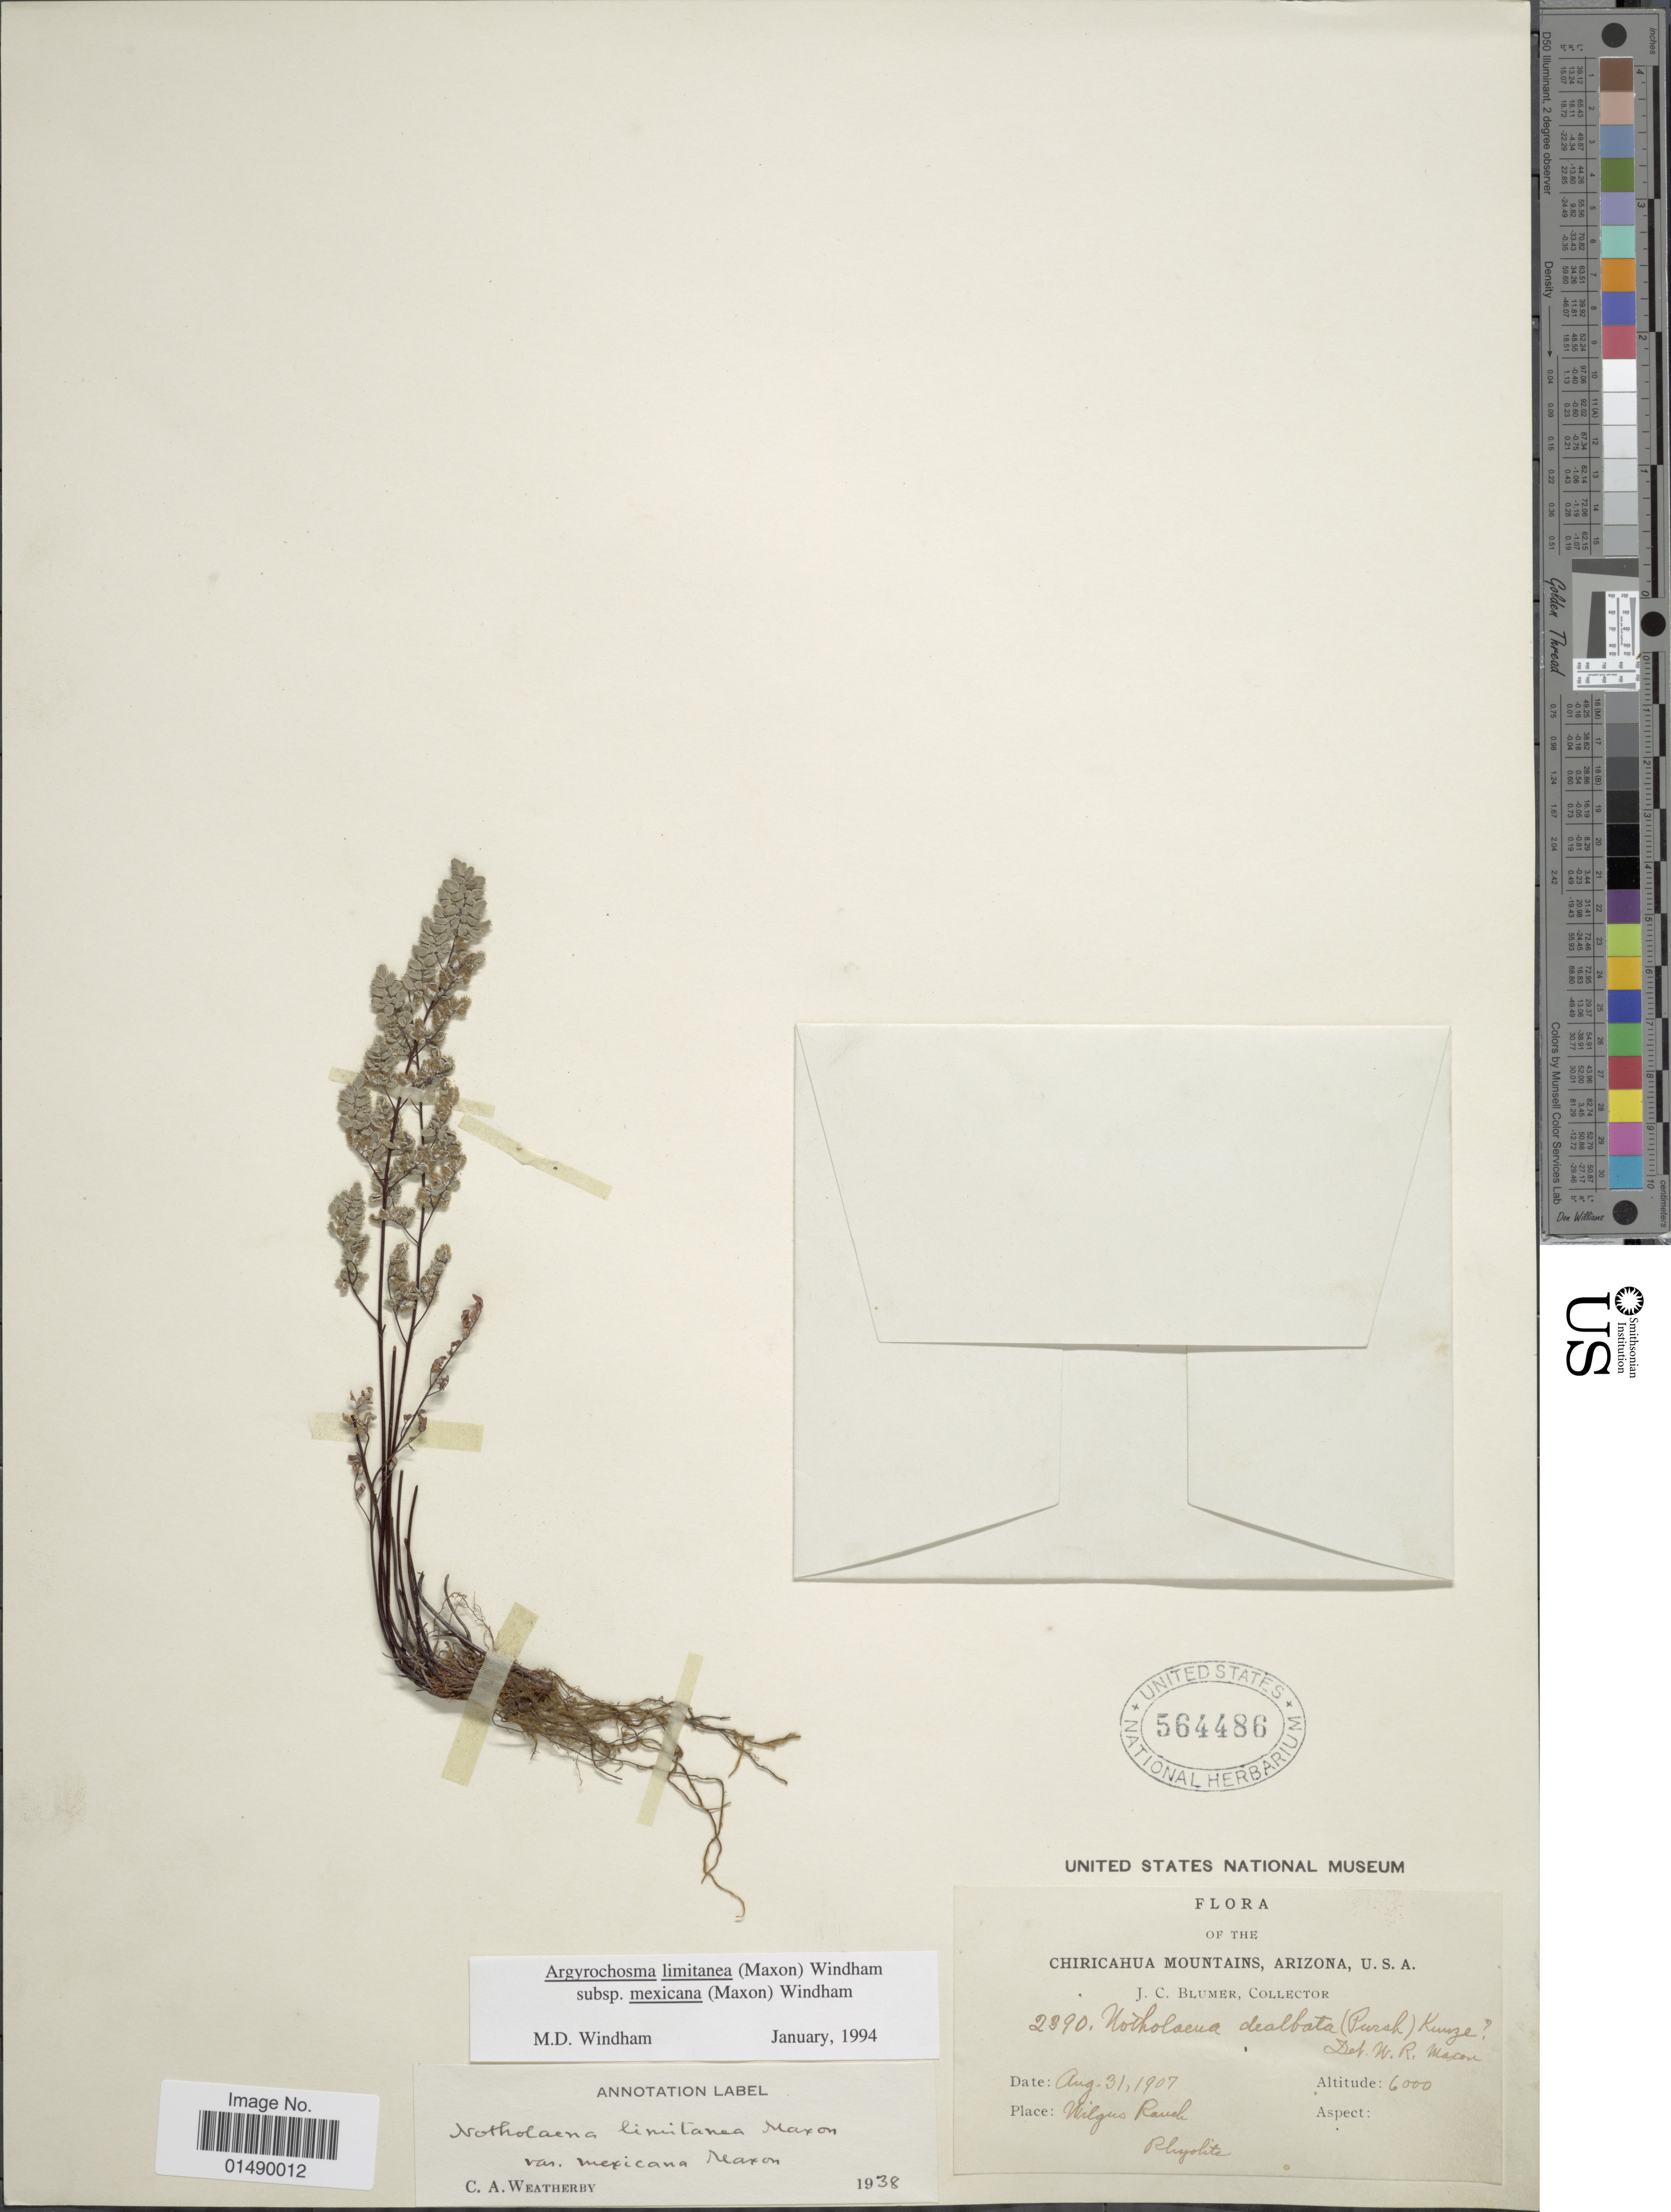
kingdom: Plantae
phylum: Tracheophyta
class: Polypodiopsida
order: Polypodiales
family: Pteridaceae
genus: Argyrochosma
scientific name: Argyrochosma limitanea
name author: (Maxon) Windham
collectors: J. C. Blumer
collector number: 2390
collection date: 1907-08-31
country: United States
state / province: Arizona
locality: Arizona, Chiricahua Mountains, Wilgus Rock.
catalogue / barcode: US 564486